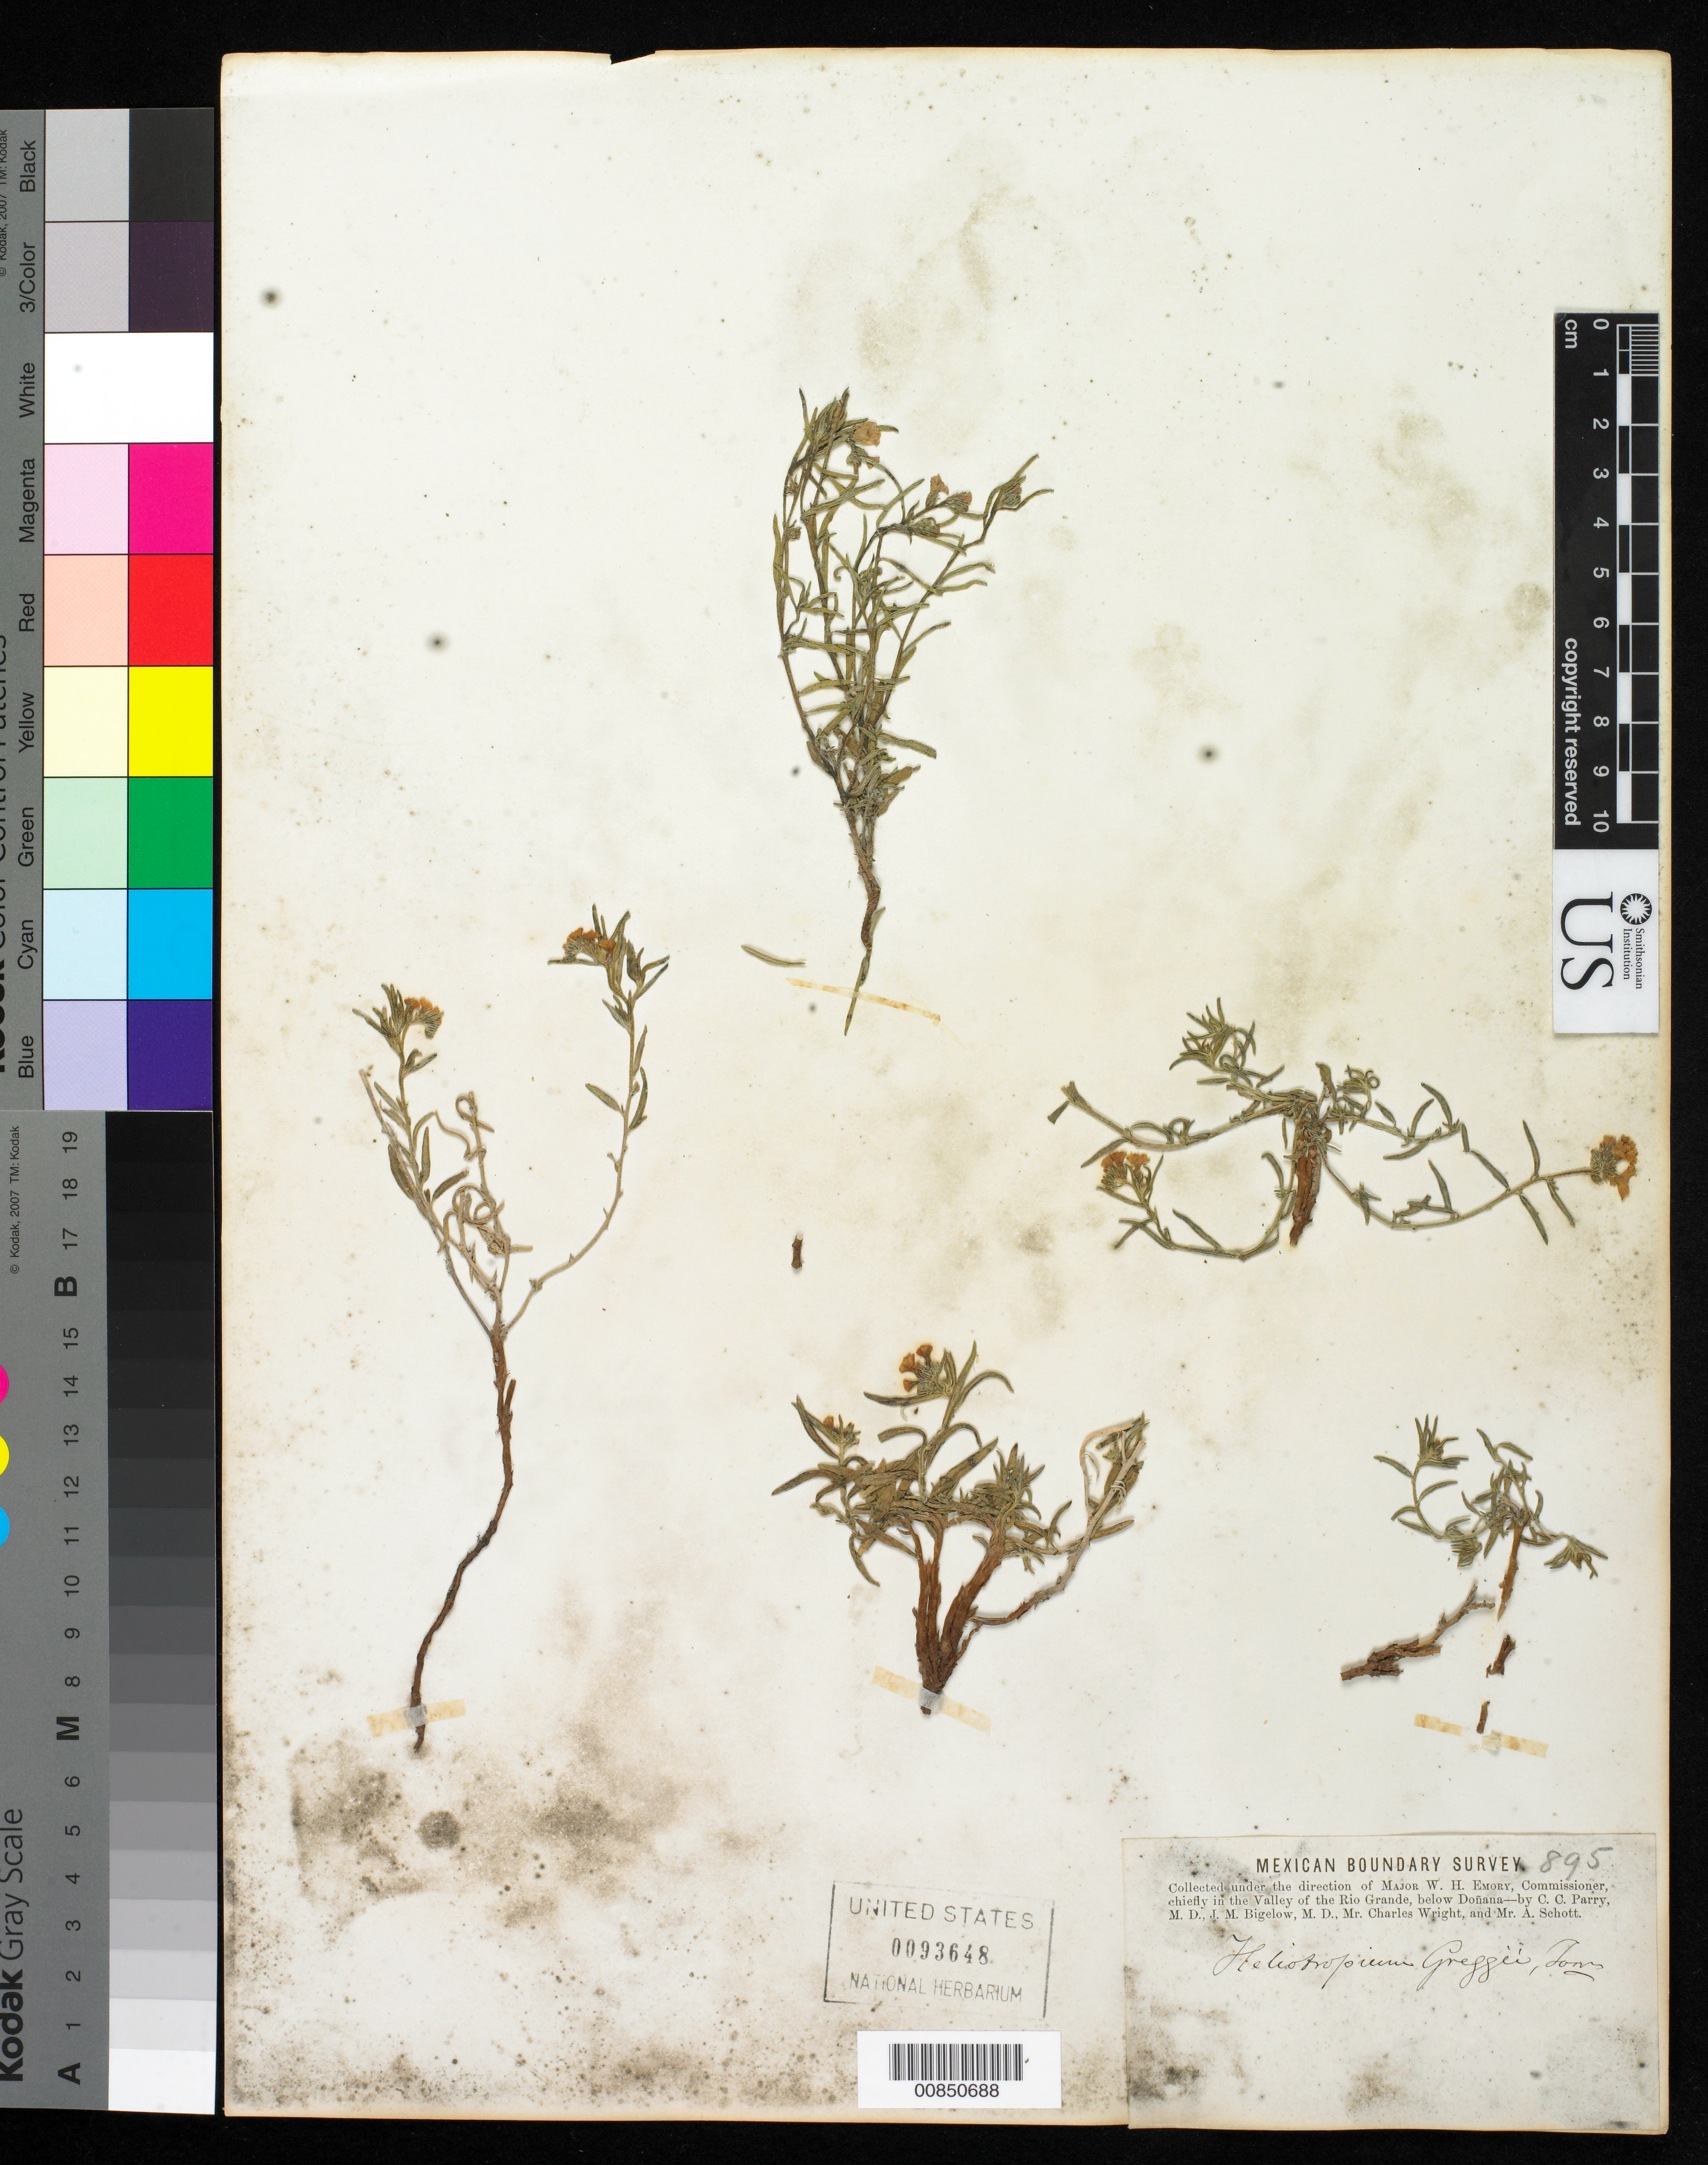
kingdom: Plantae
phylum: Tracheophyta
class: Magnoliopsida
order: Boraginales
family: Heliotropiaceae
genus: Euploca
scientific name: Euploca greggii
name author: (Torr.) Feuillet & Halse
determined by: Feuillet, C.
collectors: C. C. Parry, J. M. Bigelow, C. Wright & A. C. V. Schott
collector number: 895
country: United States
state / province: New Mexico / Texas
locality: Valley of the Rio Grande, below Doñana.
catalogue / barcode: US 93648